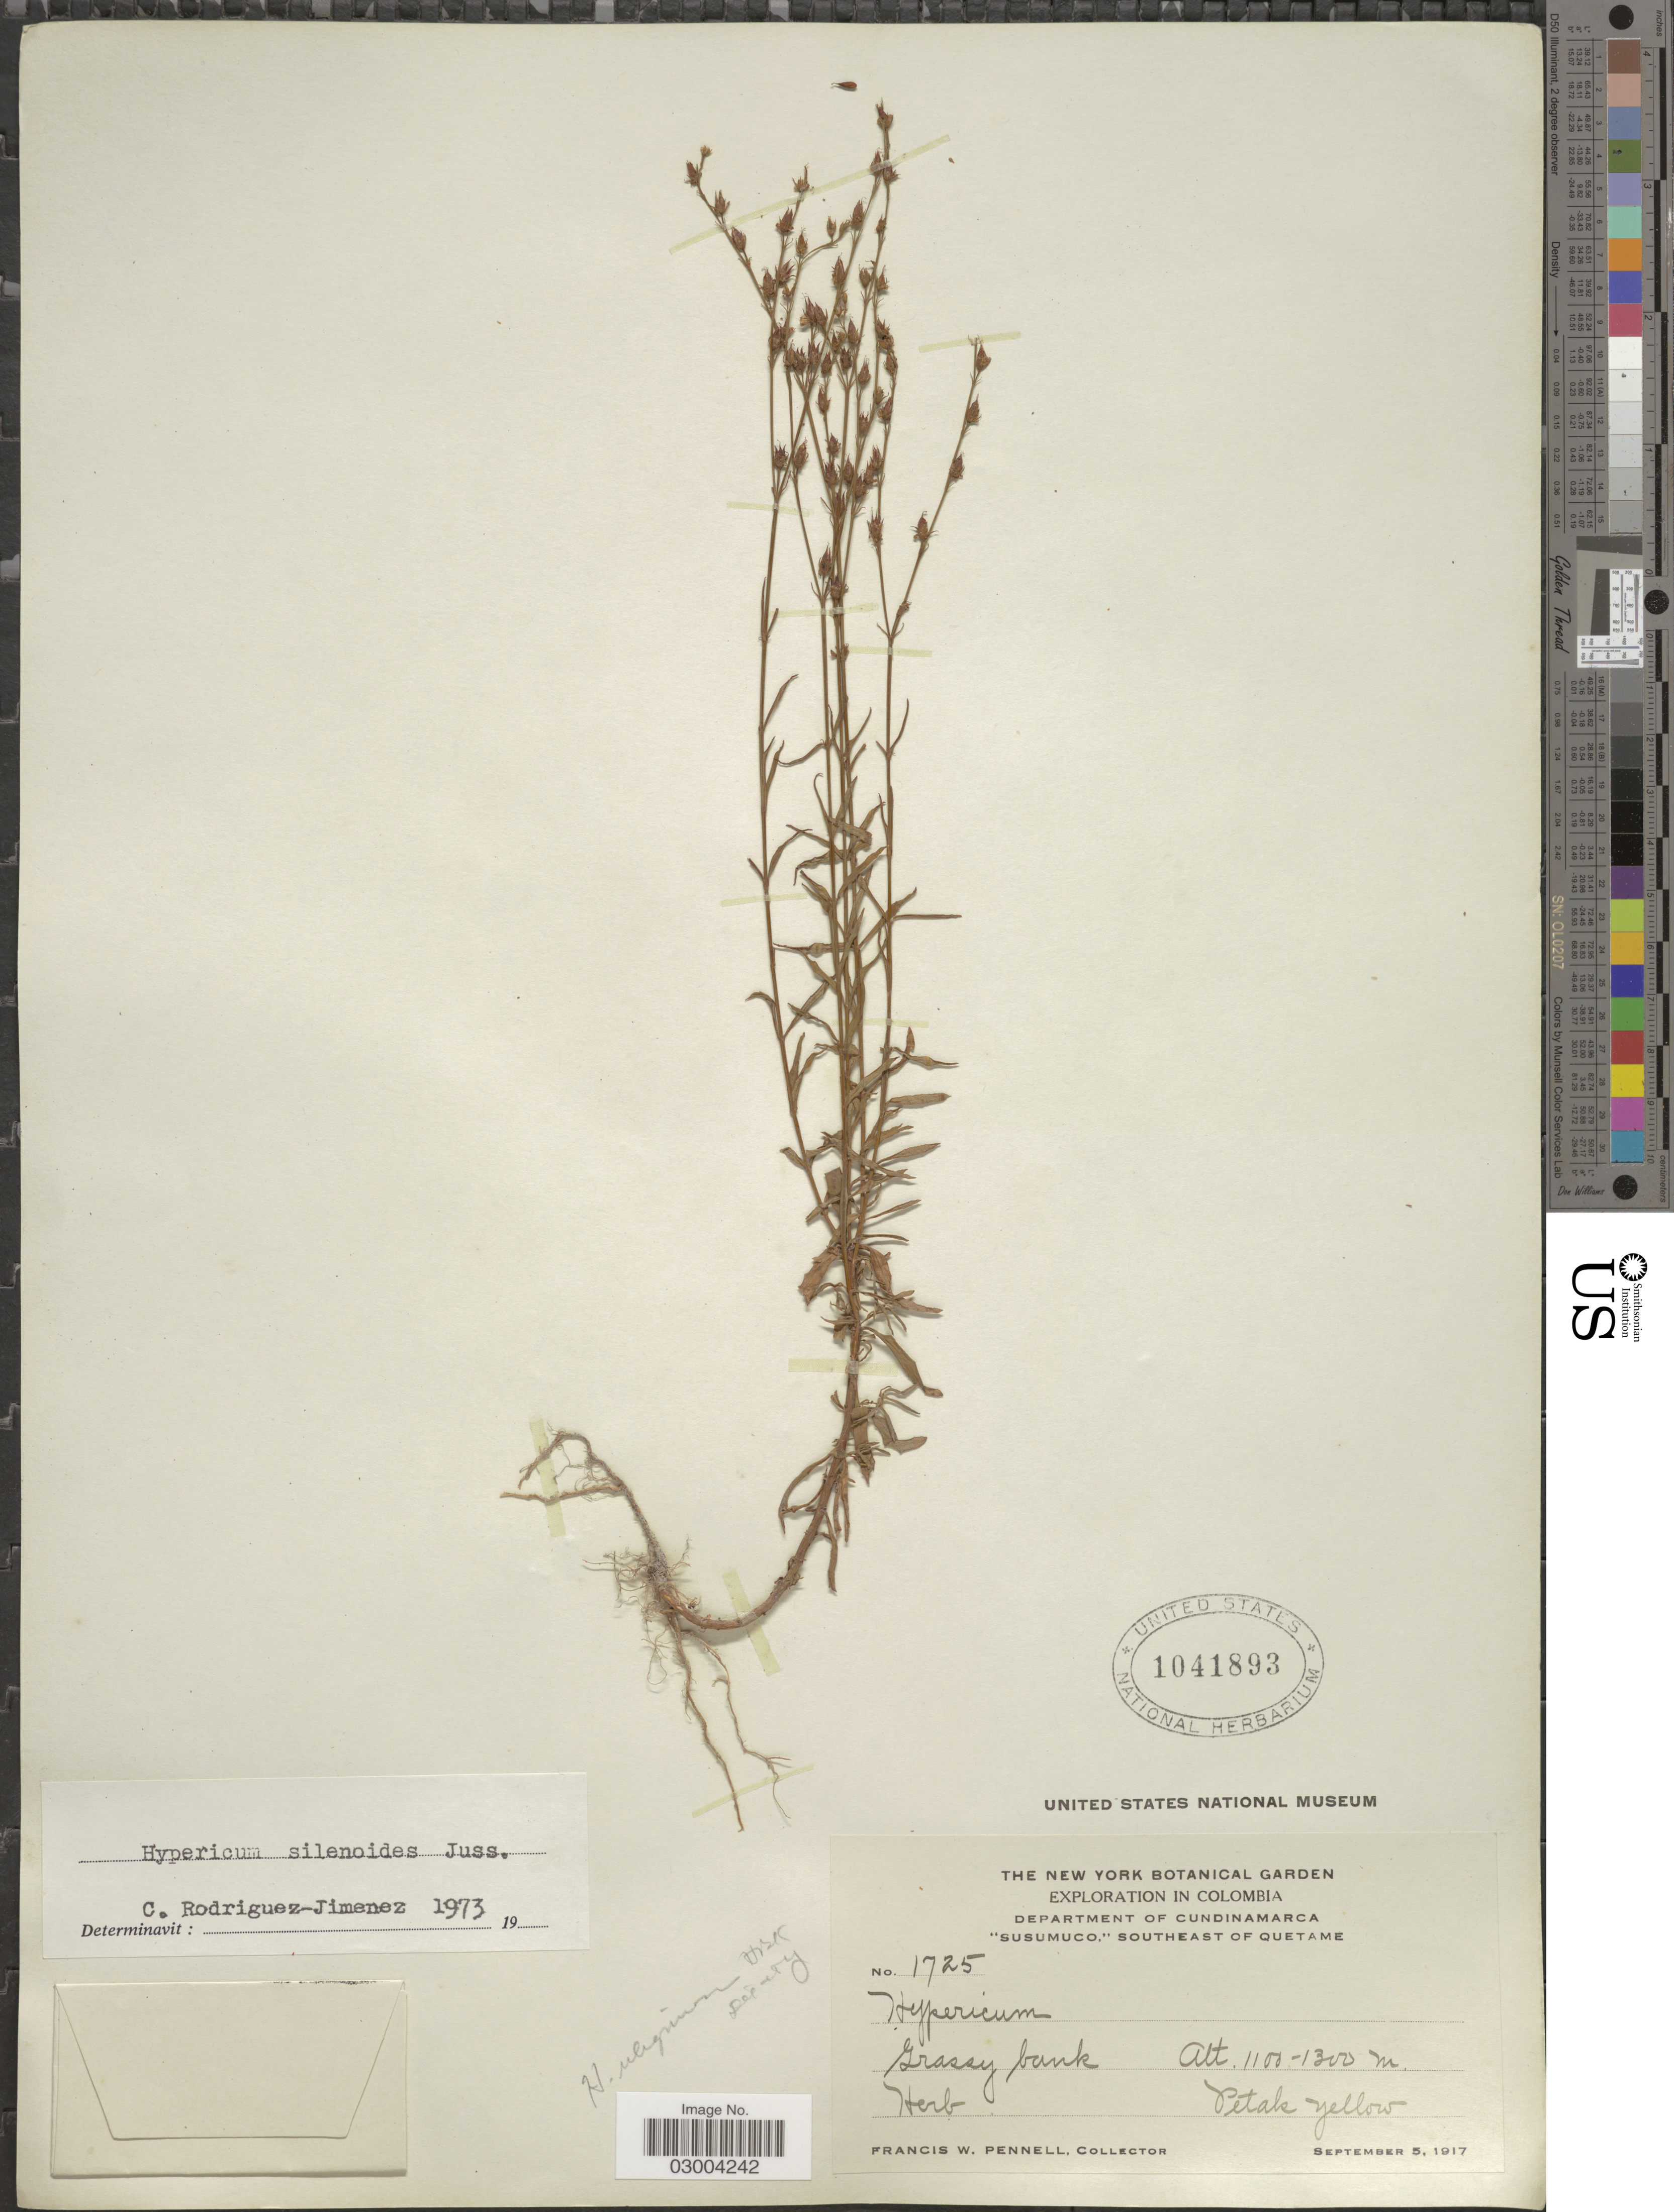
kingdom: Plantae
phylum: Tracheophyta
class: Magnoliopsida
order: Malpighiales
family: Hypericaceae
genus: Hypericum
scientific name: Hypericum silenoides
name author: Juss.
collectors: F. W. Pennell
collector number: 1725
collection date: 1917-09-05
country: Colombia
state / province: Cundinamarca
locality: Department of Cundinamarca "Susumuco," Southeast of Quetame.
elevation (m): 1100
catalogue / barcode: US 1041893